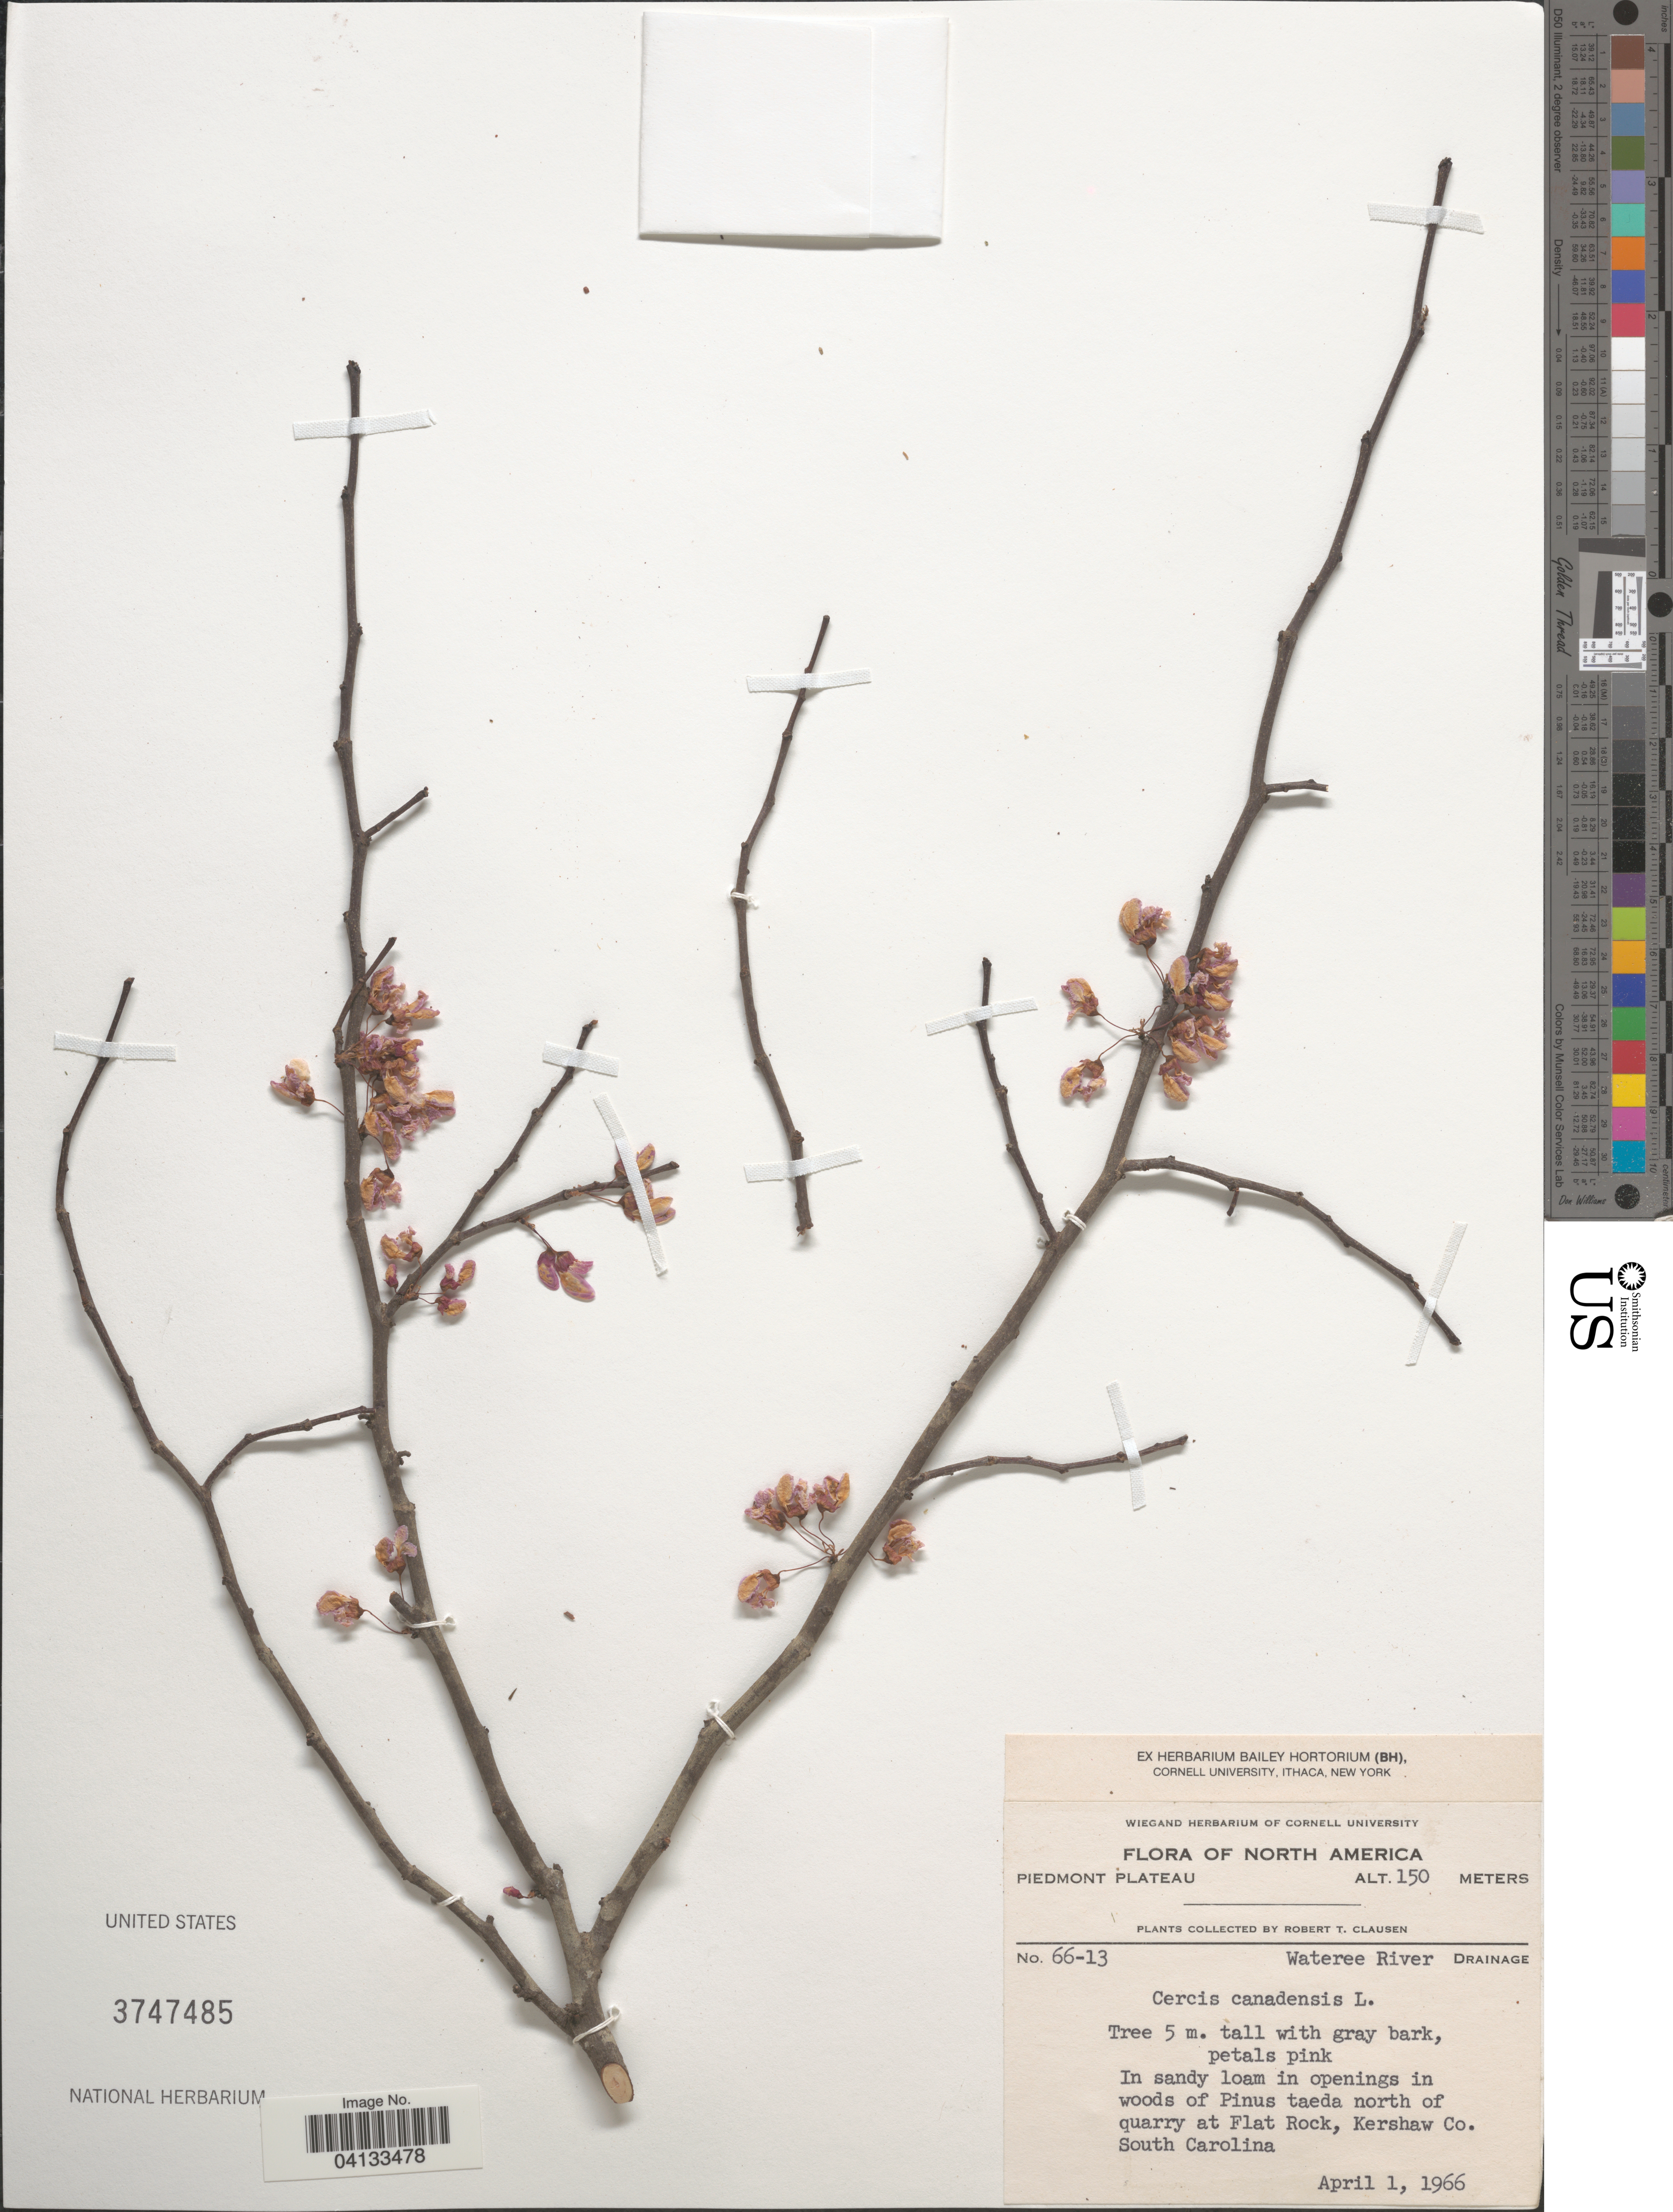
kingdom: Plantae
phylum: Tracheophyta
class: Magnoliopsida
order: Fabales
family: Fabaceae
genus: Cercis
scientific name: Cercis canadensis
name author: L.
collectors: R. T. Clausen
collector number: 66-13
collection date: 1966-04-01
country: United States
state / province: South Carolina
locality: Piedmont Plateau. Wateree River Drainage. In sandy loam in openings in woods of Pinus taeda north of quarry at Flat Rock, Kershaw Co.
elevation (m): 150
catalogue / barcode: US 3747485